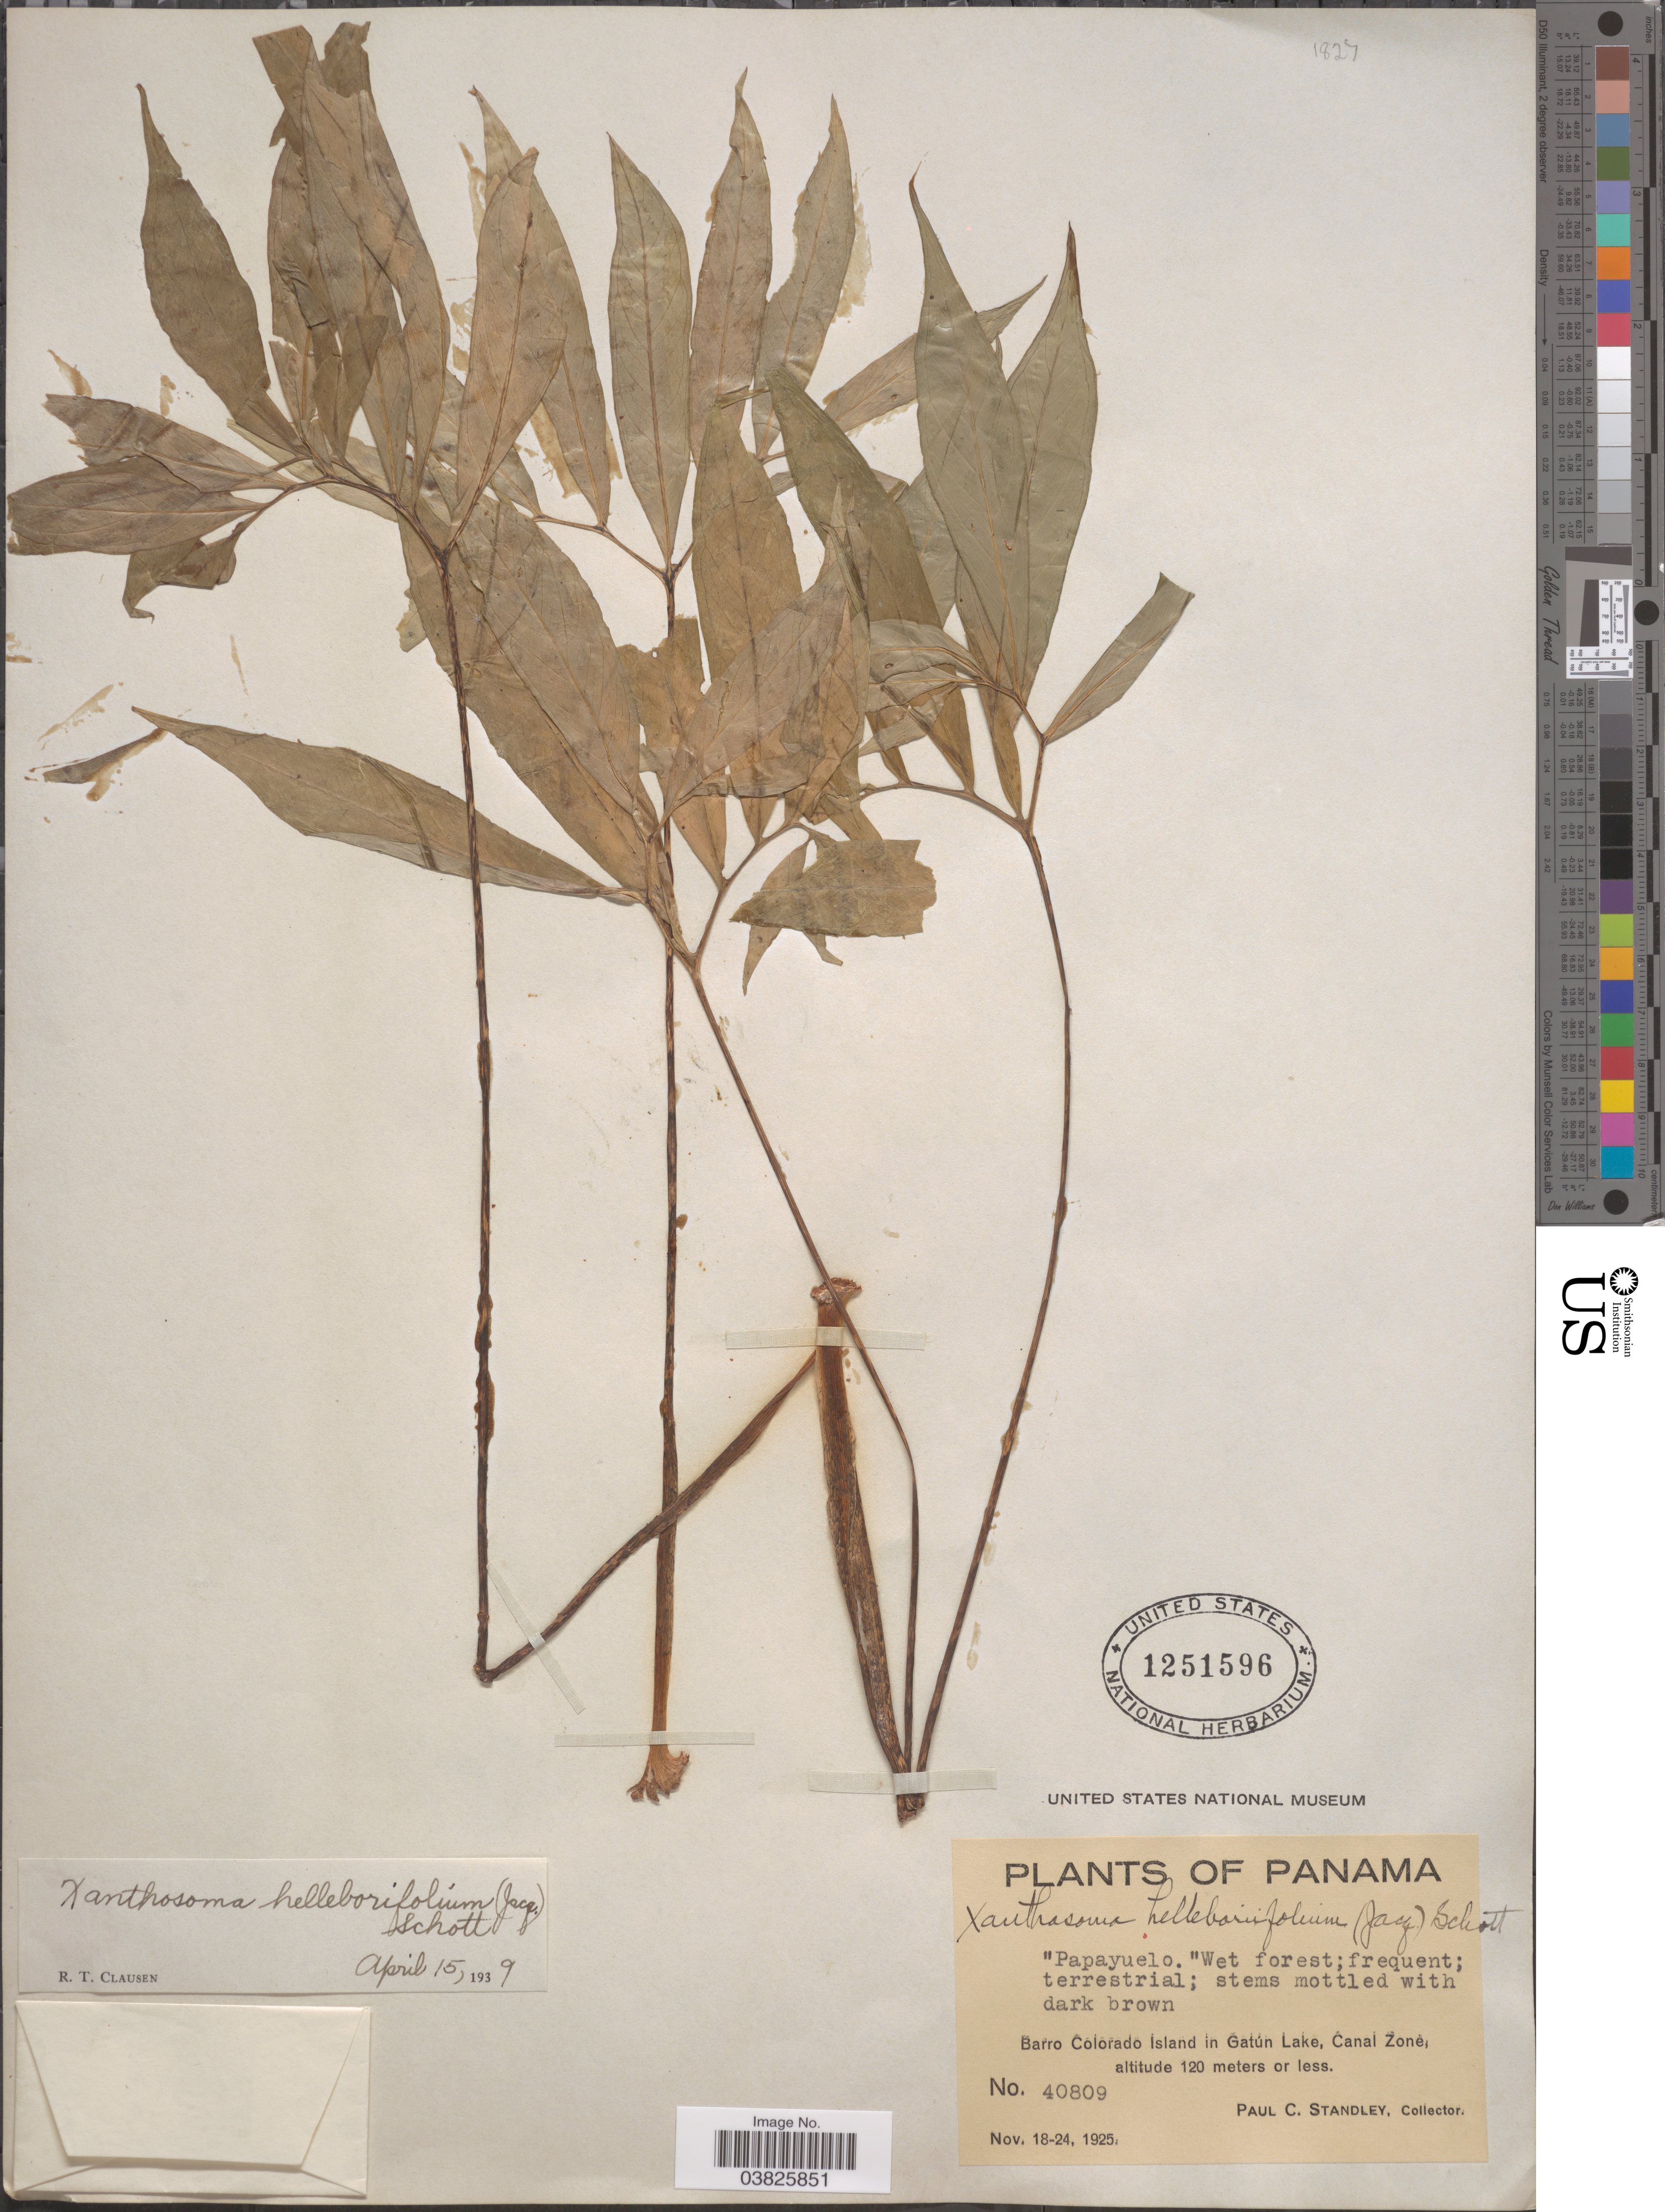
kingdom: Plantae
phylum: Tracheophyta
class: Liliopsida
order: Alismatales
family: Araceae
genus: Xanthosoma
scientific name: Xanthosoma helleborifolium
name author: (Jacq.) Schott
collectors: P. C. Standley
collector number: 40809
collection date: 1925-11-18/1925-11-24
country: Panama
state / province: Panamá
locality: Barro Colorado Island in Gatún Lake, Canal Zone.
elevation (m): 120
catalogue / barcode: US 1251596